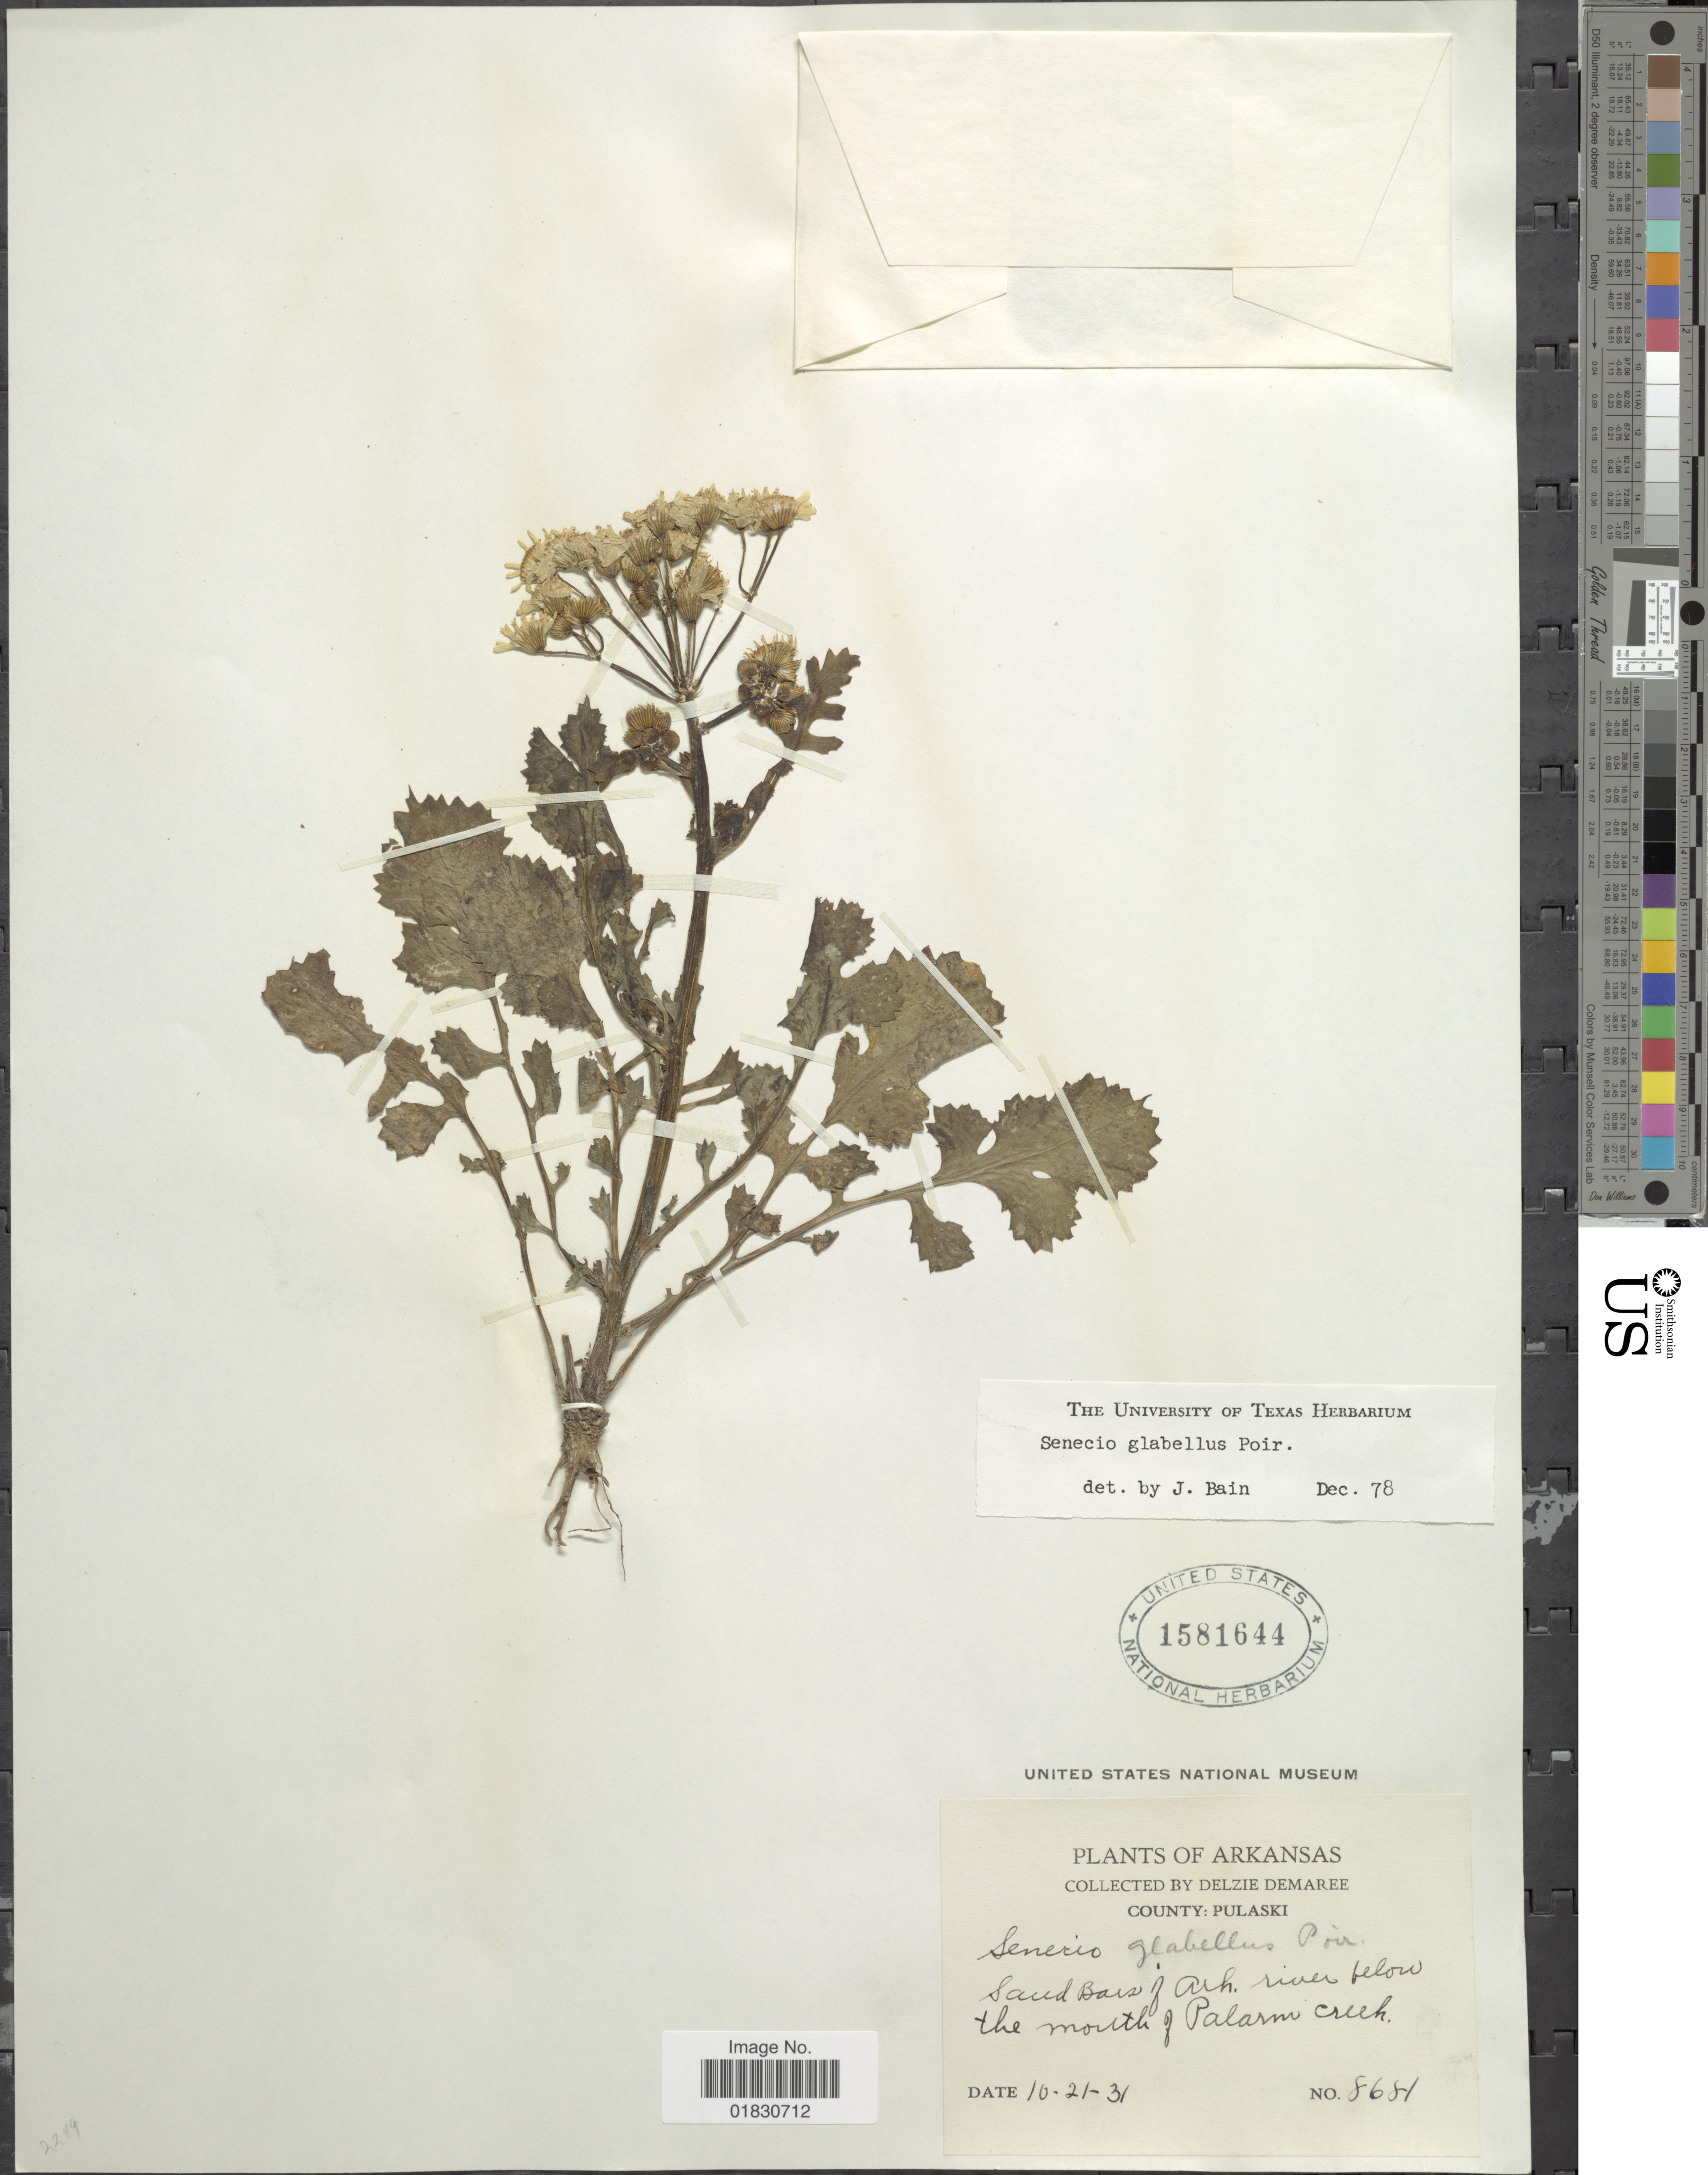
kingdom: Plantae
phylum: Tracheophyta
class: Magnoliopsida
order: Asterales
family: Asteraceae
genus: Packera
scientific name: Packera glabella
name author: (Poir.) C. Jeffrey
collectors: D. Demaree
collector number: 8681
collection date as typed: Transcribed d/m/y: 21/10/31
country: United States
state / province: Arkansas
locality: County: Pulaski, Sand bars of Ark. river below the mouth of Palarm Creek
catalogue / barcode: US 1581644